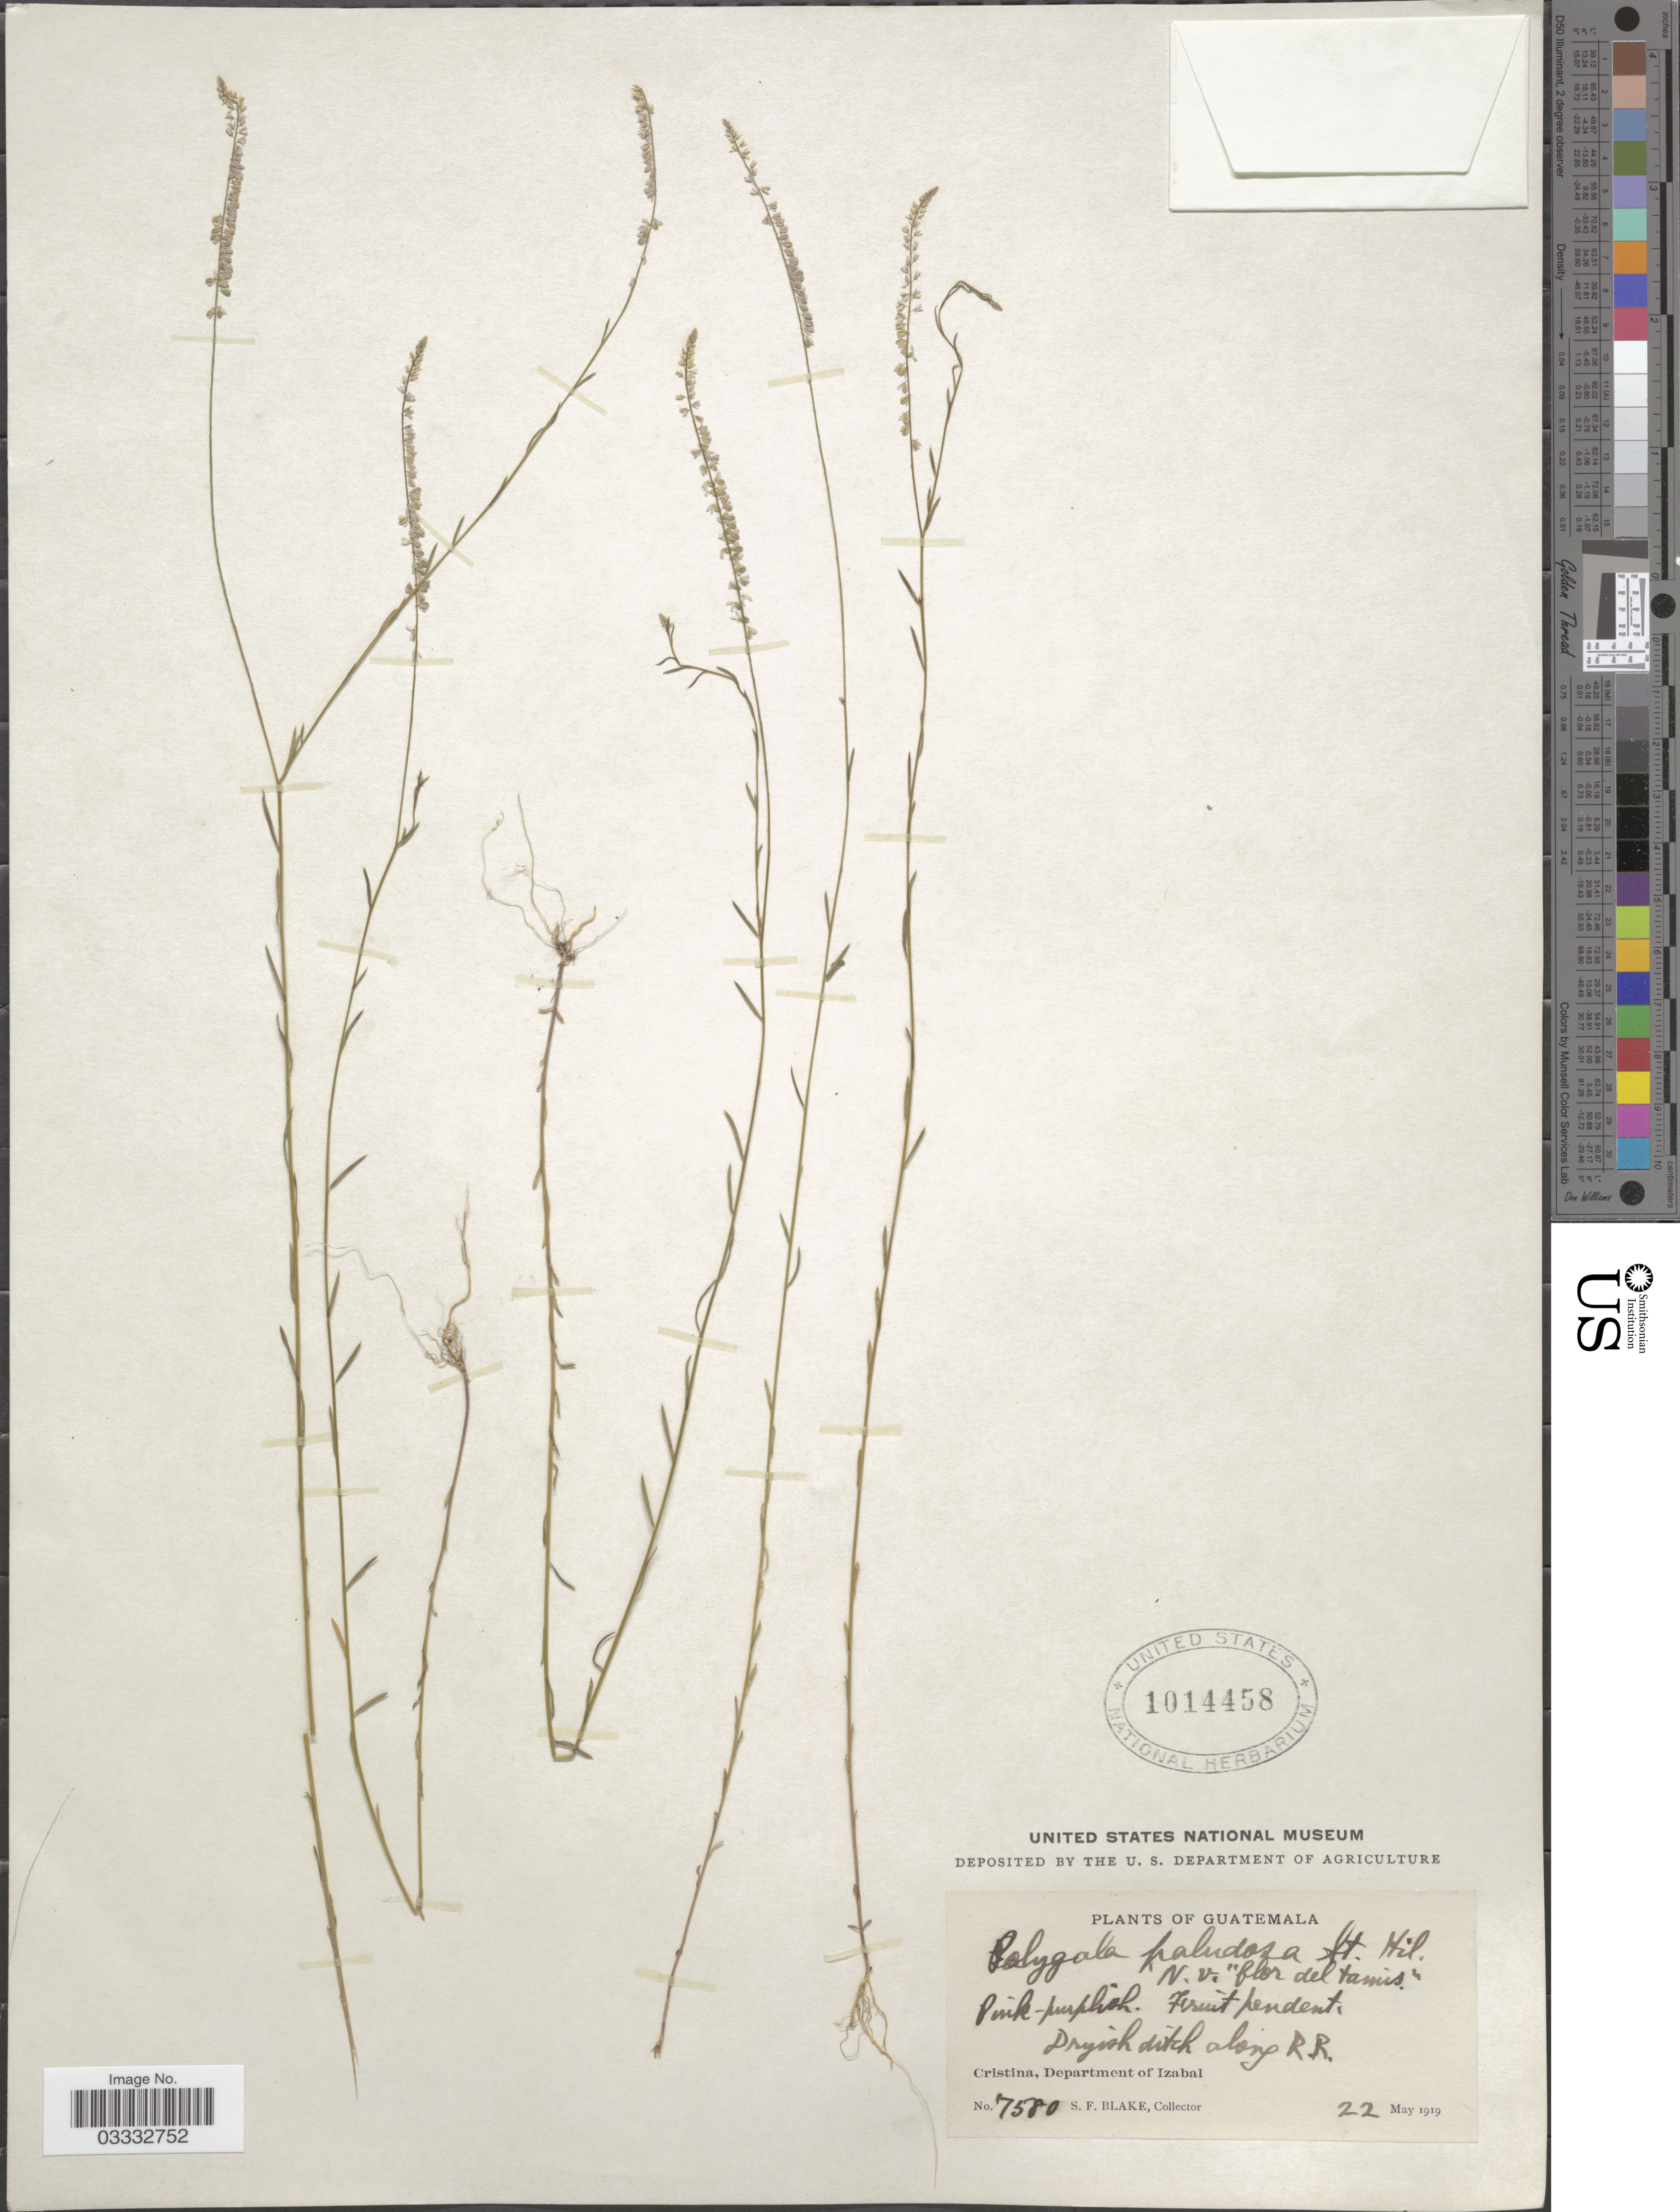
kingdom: Plantae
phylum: Tracheophyta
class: Magnoliopsida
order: Fabales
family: Polygalaceae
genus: Polygala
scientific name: Polygala leptocaulis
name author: Torr. & A. Gray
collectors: S. Blake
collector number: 7580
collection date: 1919-05-22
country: Guatemala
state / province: Izabal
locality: Dryish ditch along R.R. Cristina, Department of Izabal.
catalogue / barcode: US 1014458